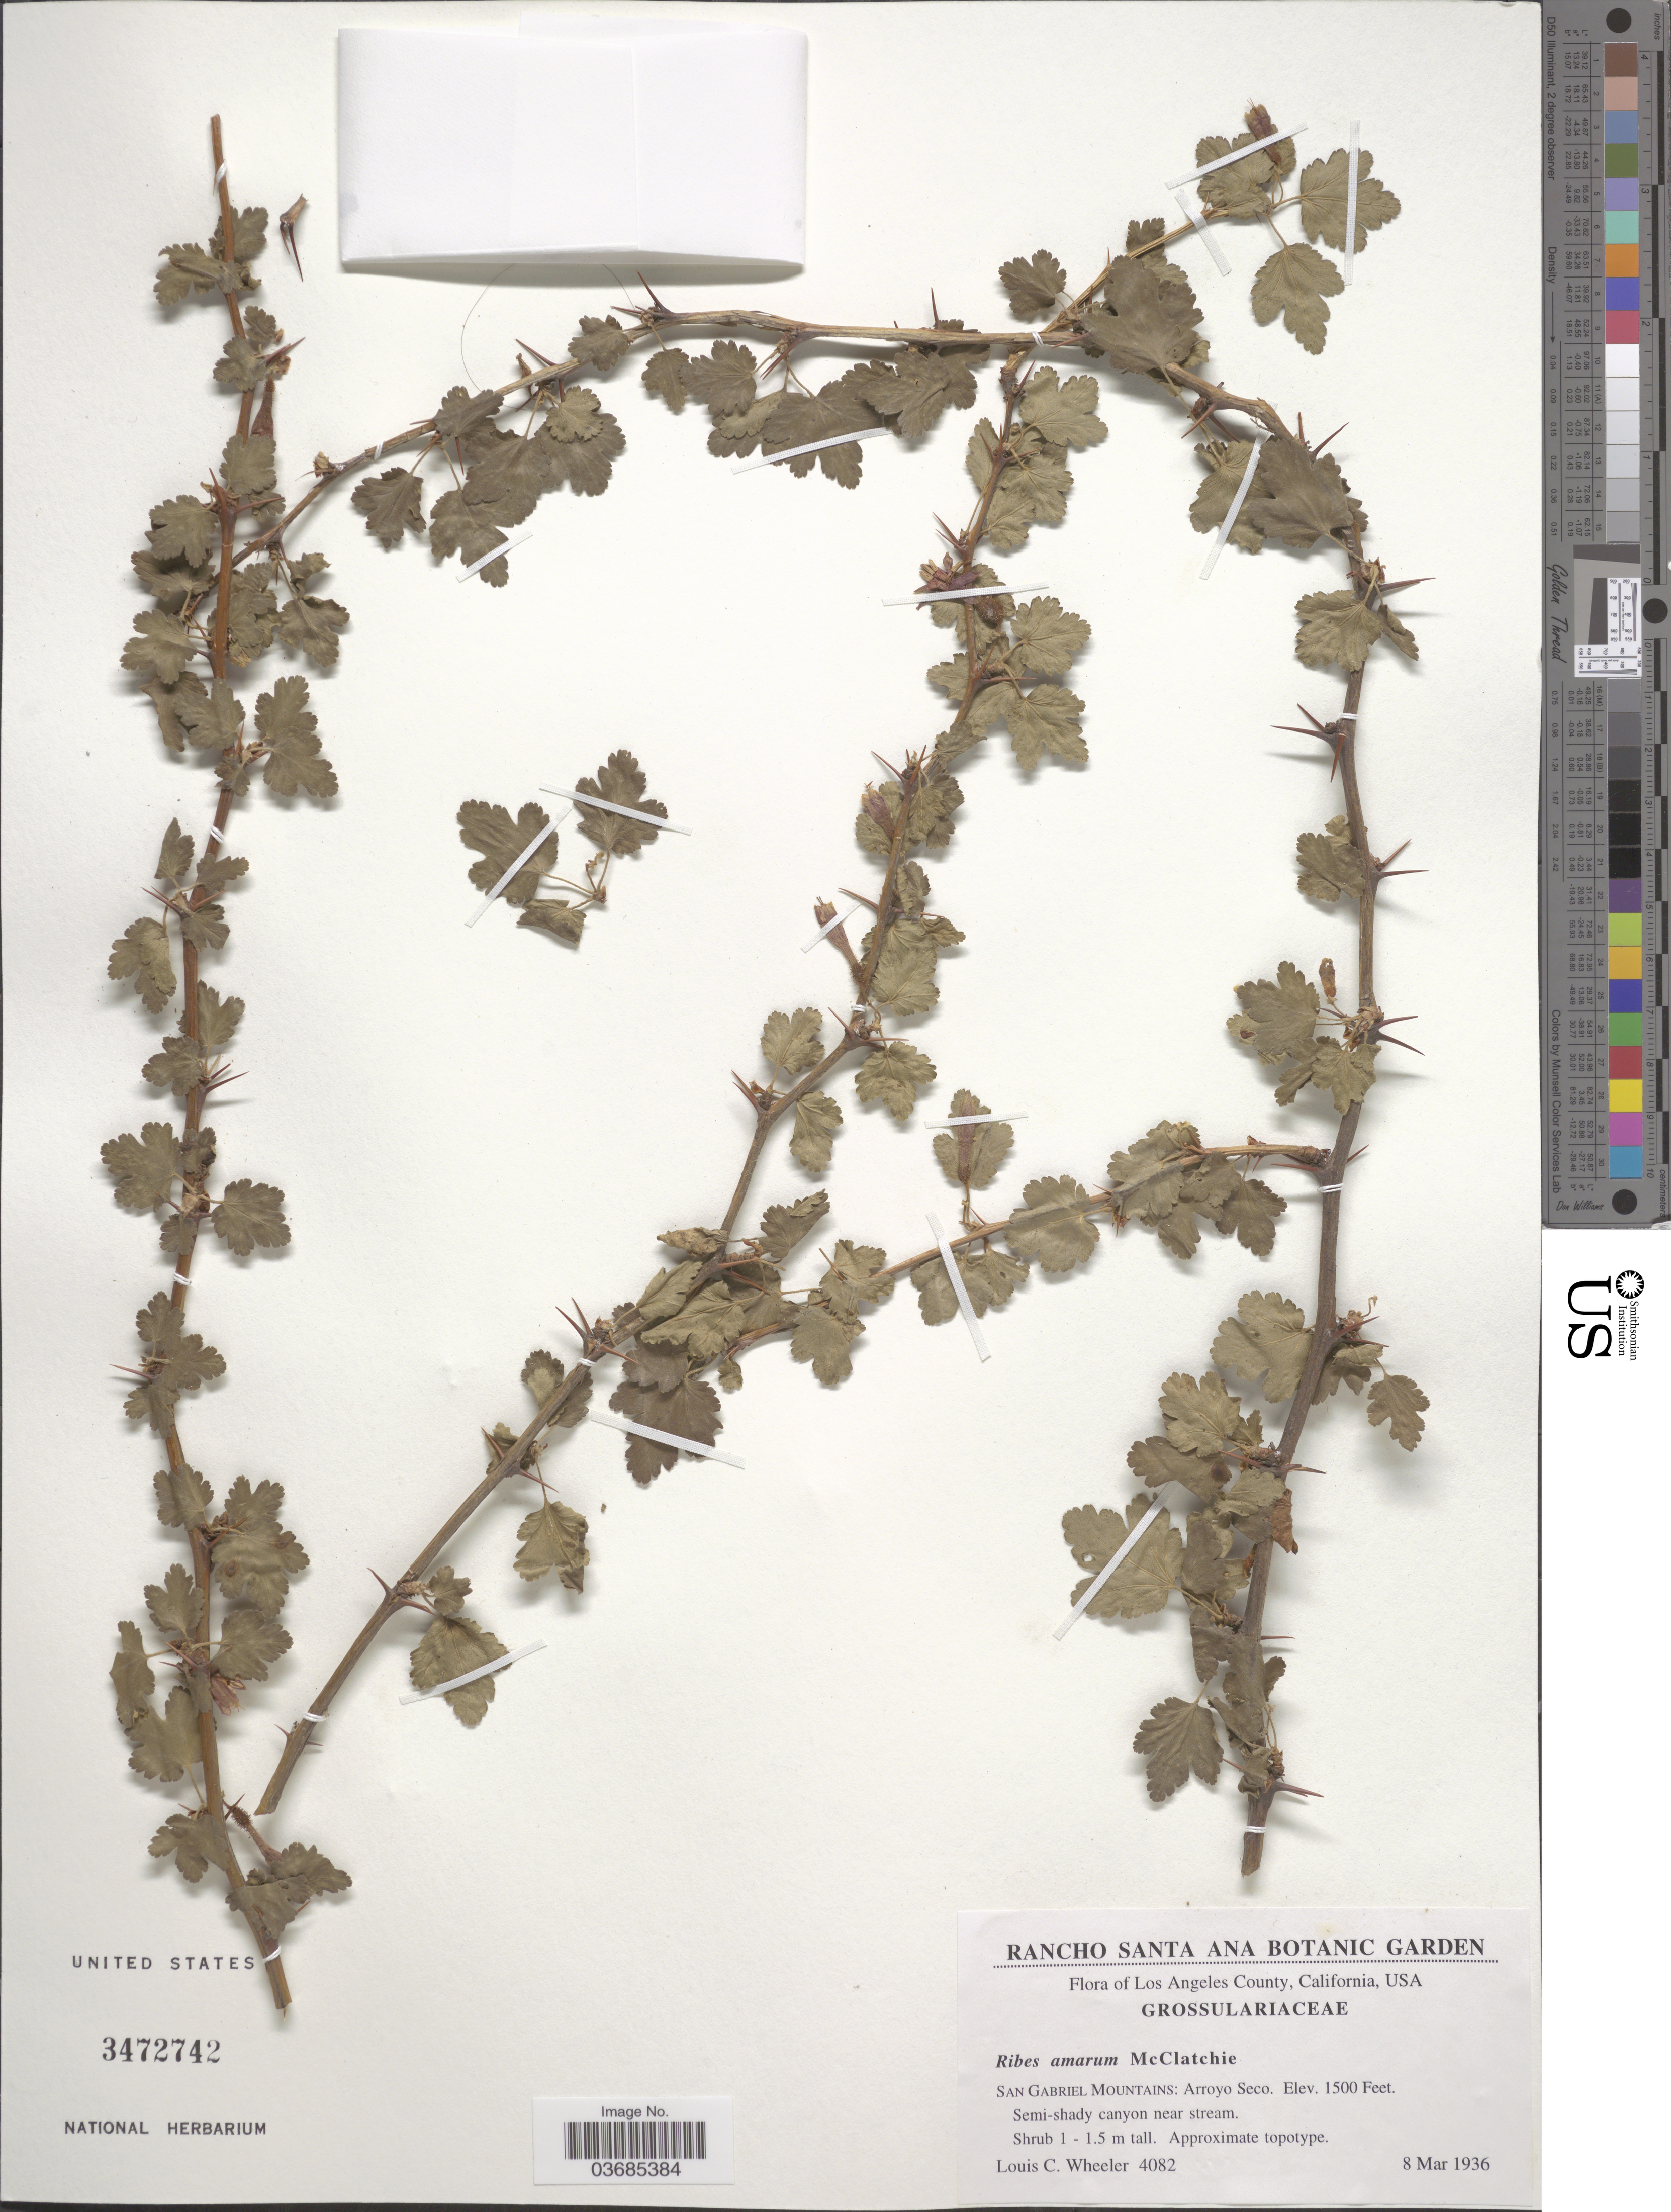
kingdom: Plantae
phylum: Tracheophyta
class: Magnoliopsida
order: Saxifragales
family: Grossulariaceae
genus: Ribes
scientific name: Ribes amarum var. hoffmannii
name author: Munz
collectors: L. C. Wheeler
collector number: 4082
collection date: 1936-03-08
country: United States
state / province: California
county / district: Los Angeles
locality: Los Angeles County. San Gabriel Mountains: Arroyo Seco. Semi-shady canyon near stream.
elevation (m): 457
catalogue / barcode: US 3472742